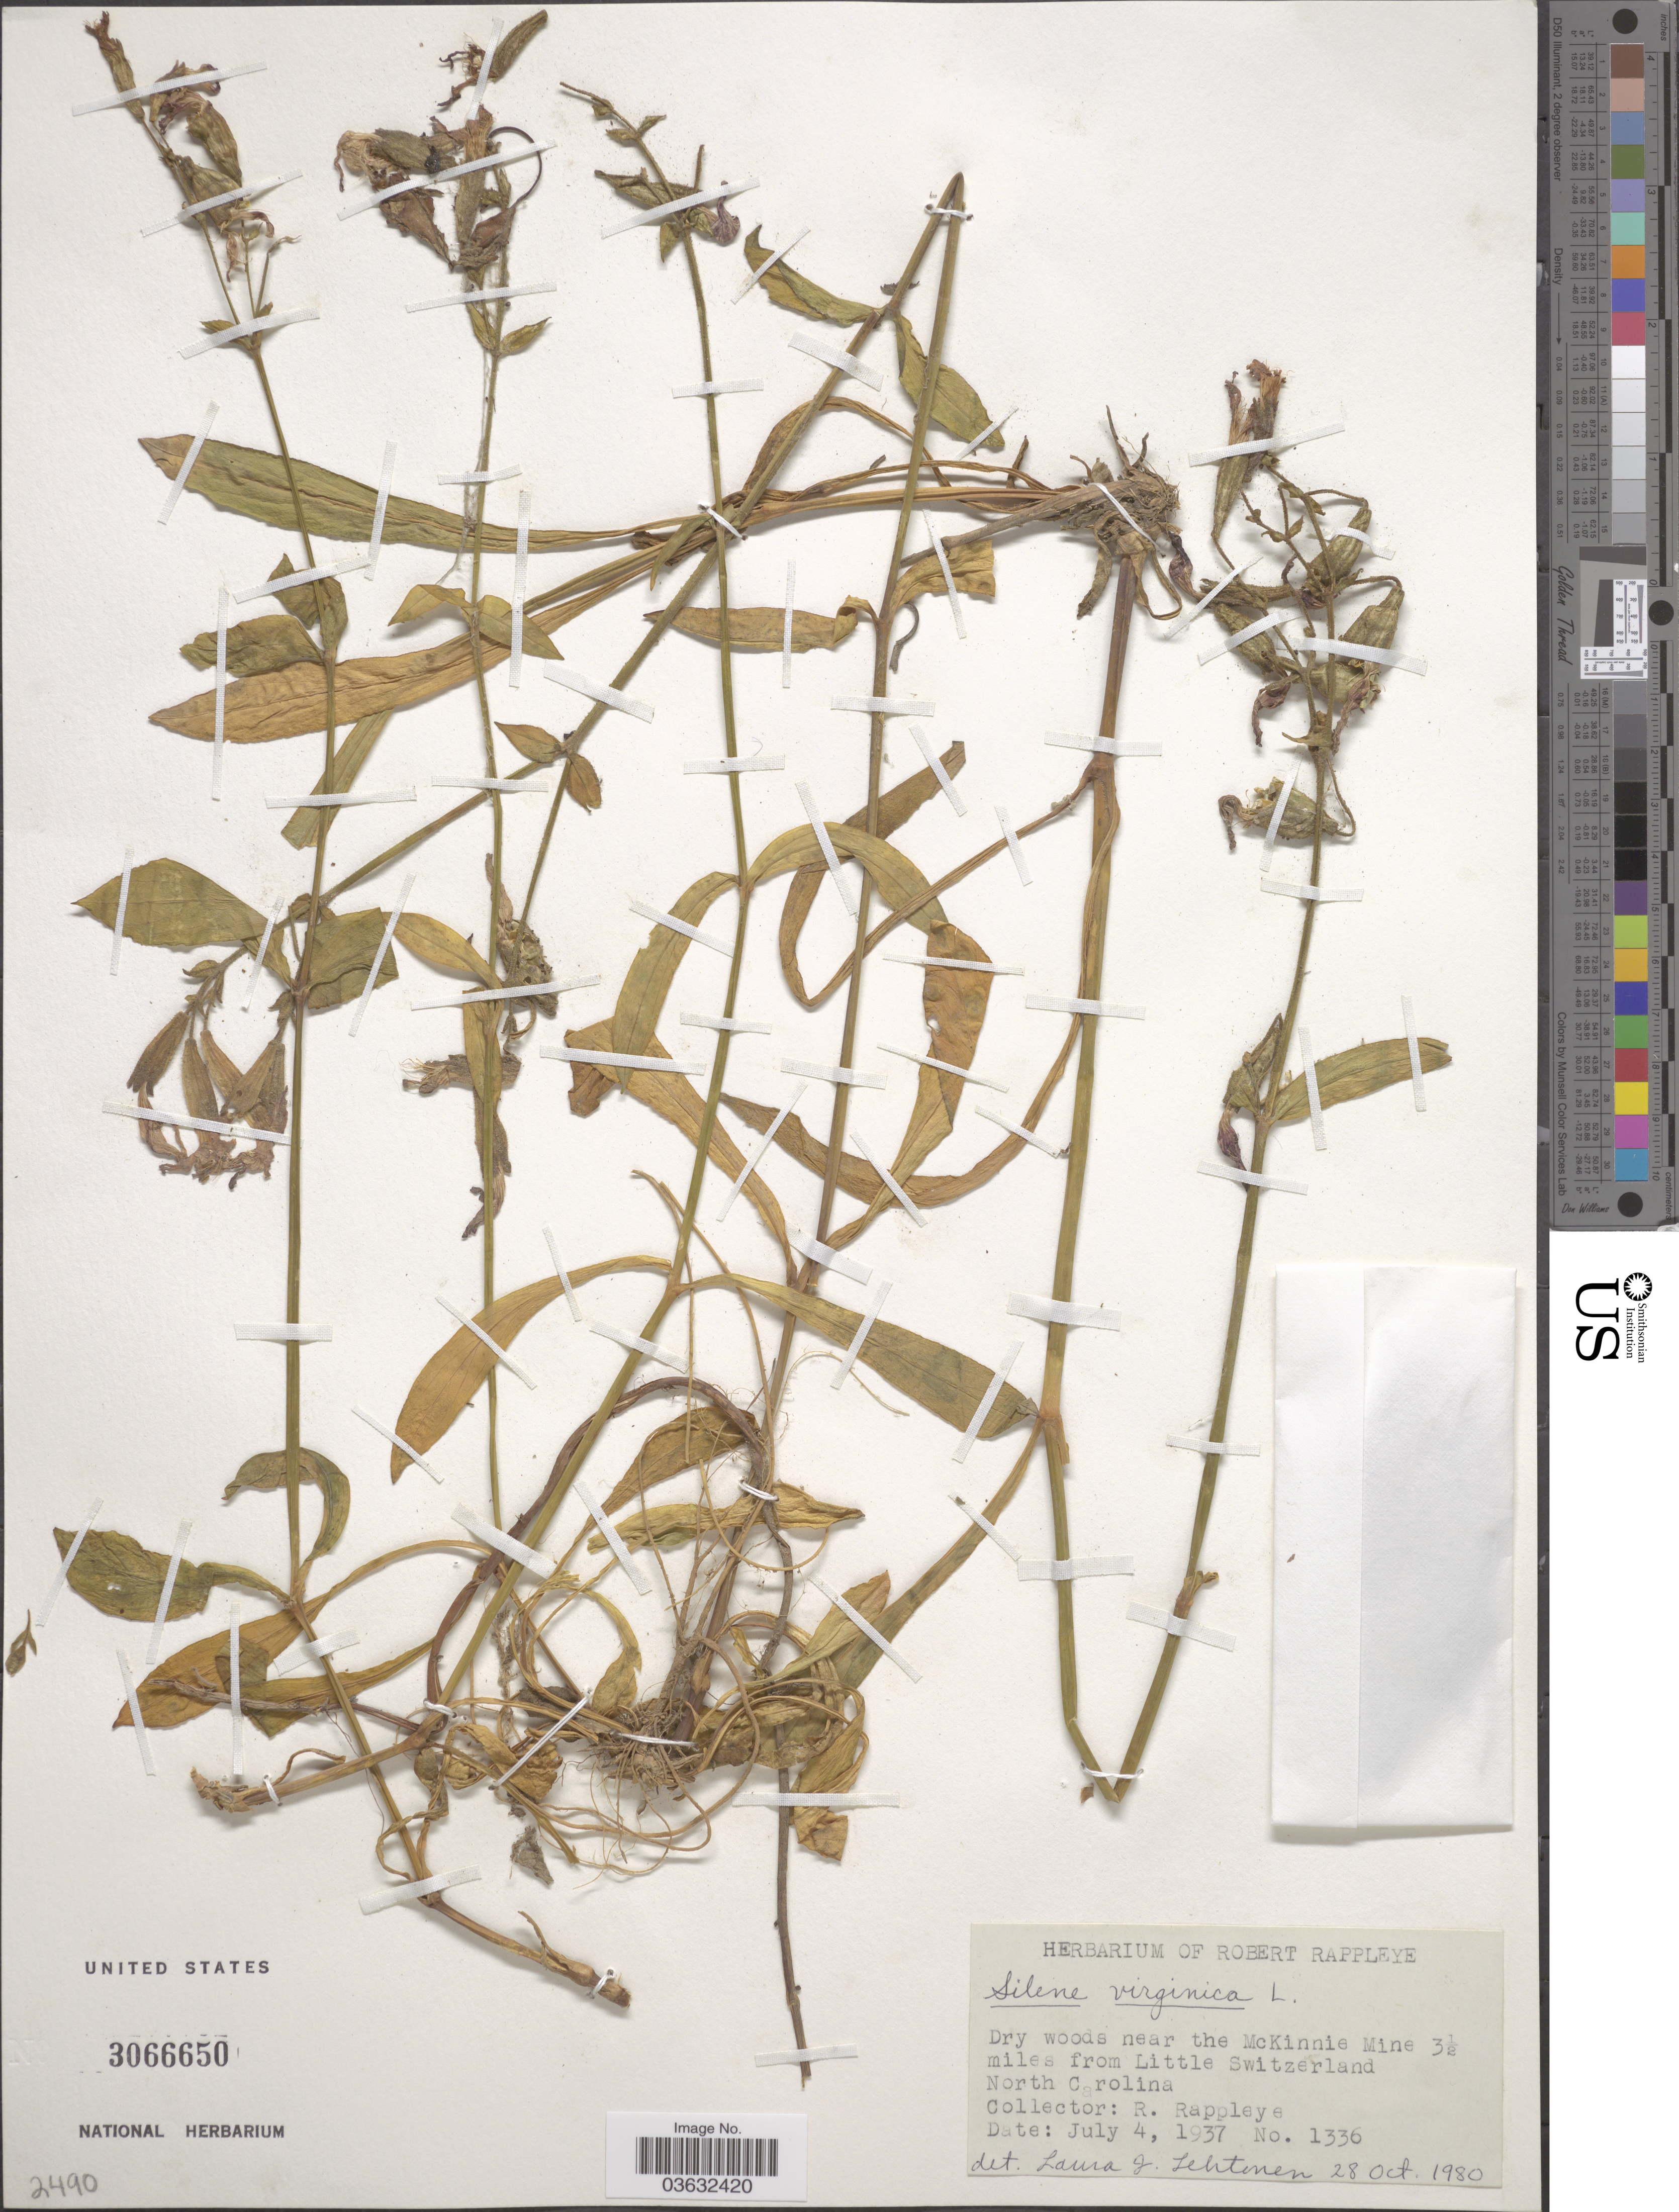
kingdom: Plantae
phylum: Tracheophyta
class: Magnoliopsida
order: Caryophyllales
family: Caryophyllaceae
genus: Silene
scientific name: Silene virginica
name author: L.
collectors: R. Rappleye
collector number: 1336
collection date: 1937-07-04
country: United States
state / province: North Carolina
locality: Dry woods near the McKinnie Mine 3½ miles from Little Switzerland.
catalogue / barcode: US 3066650